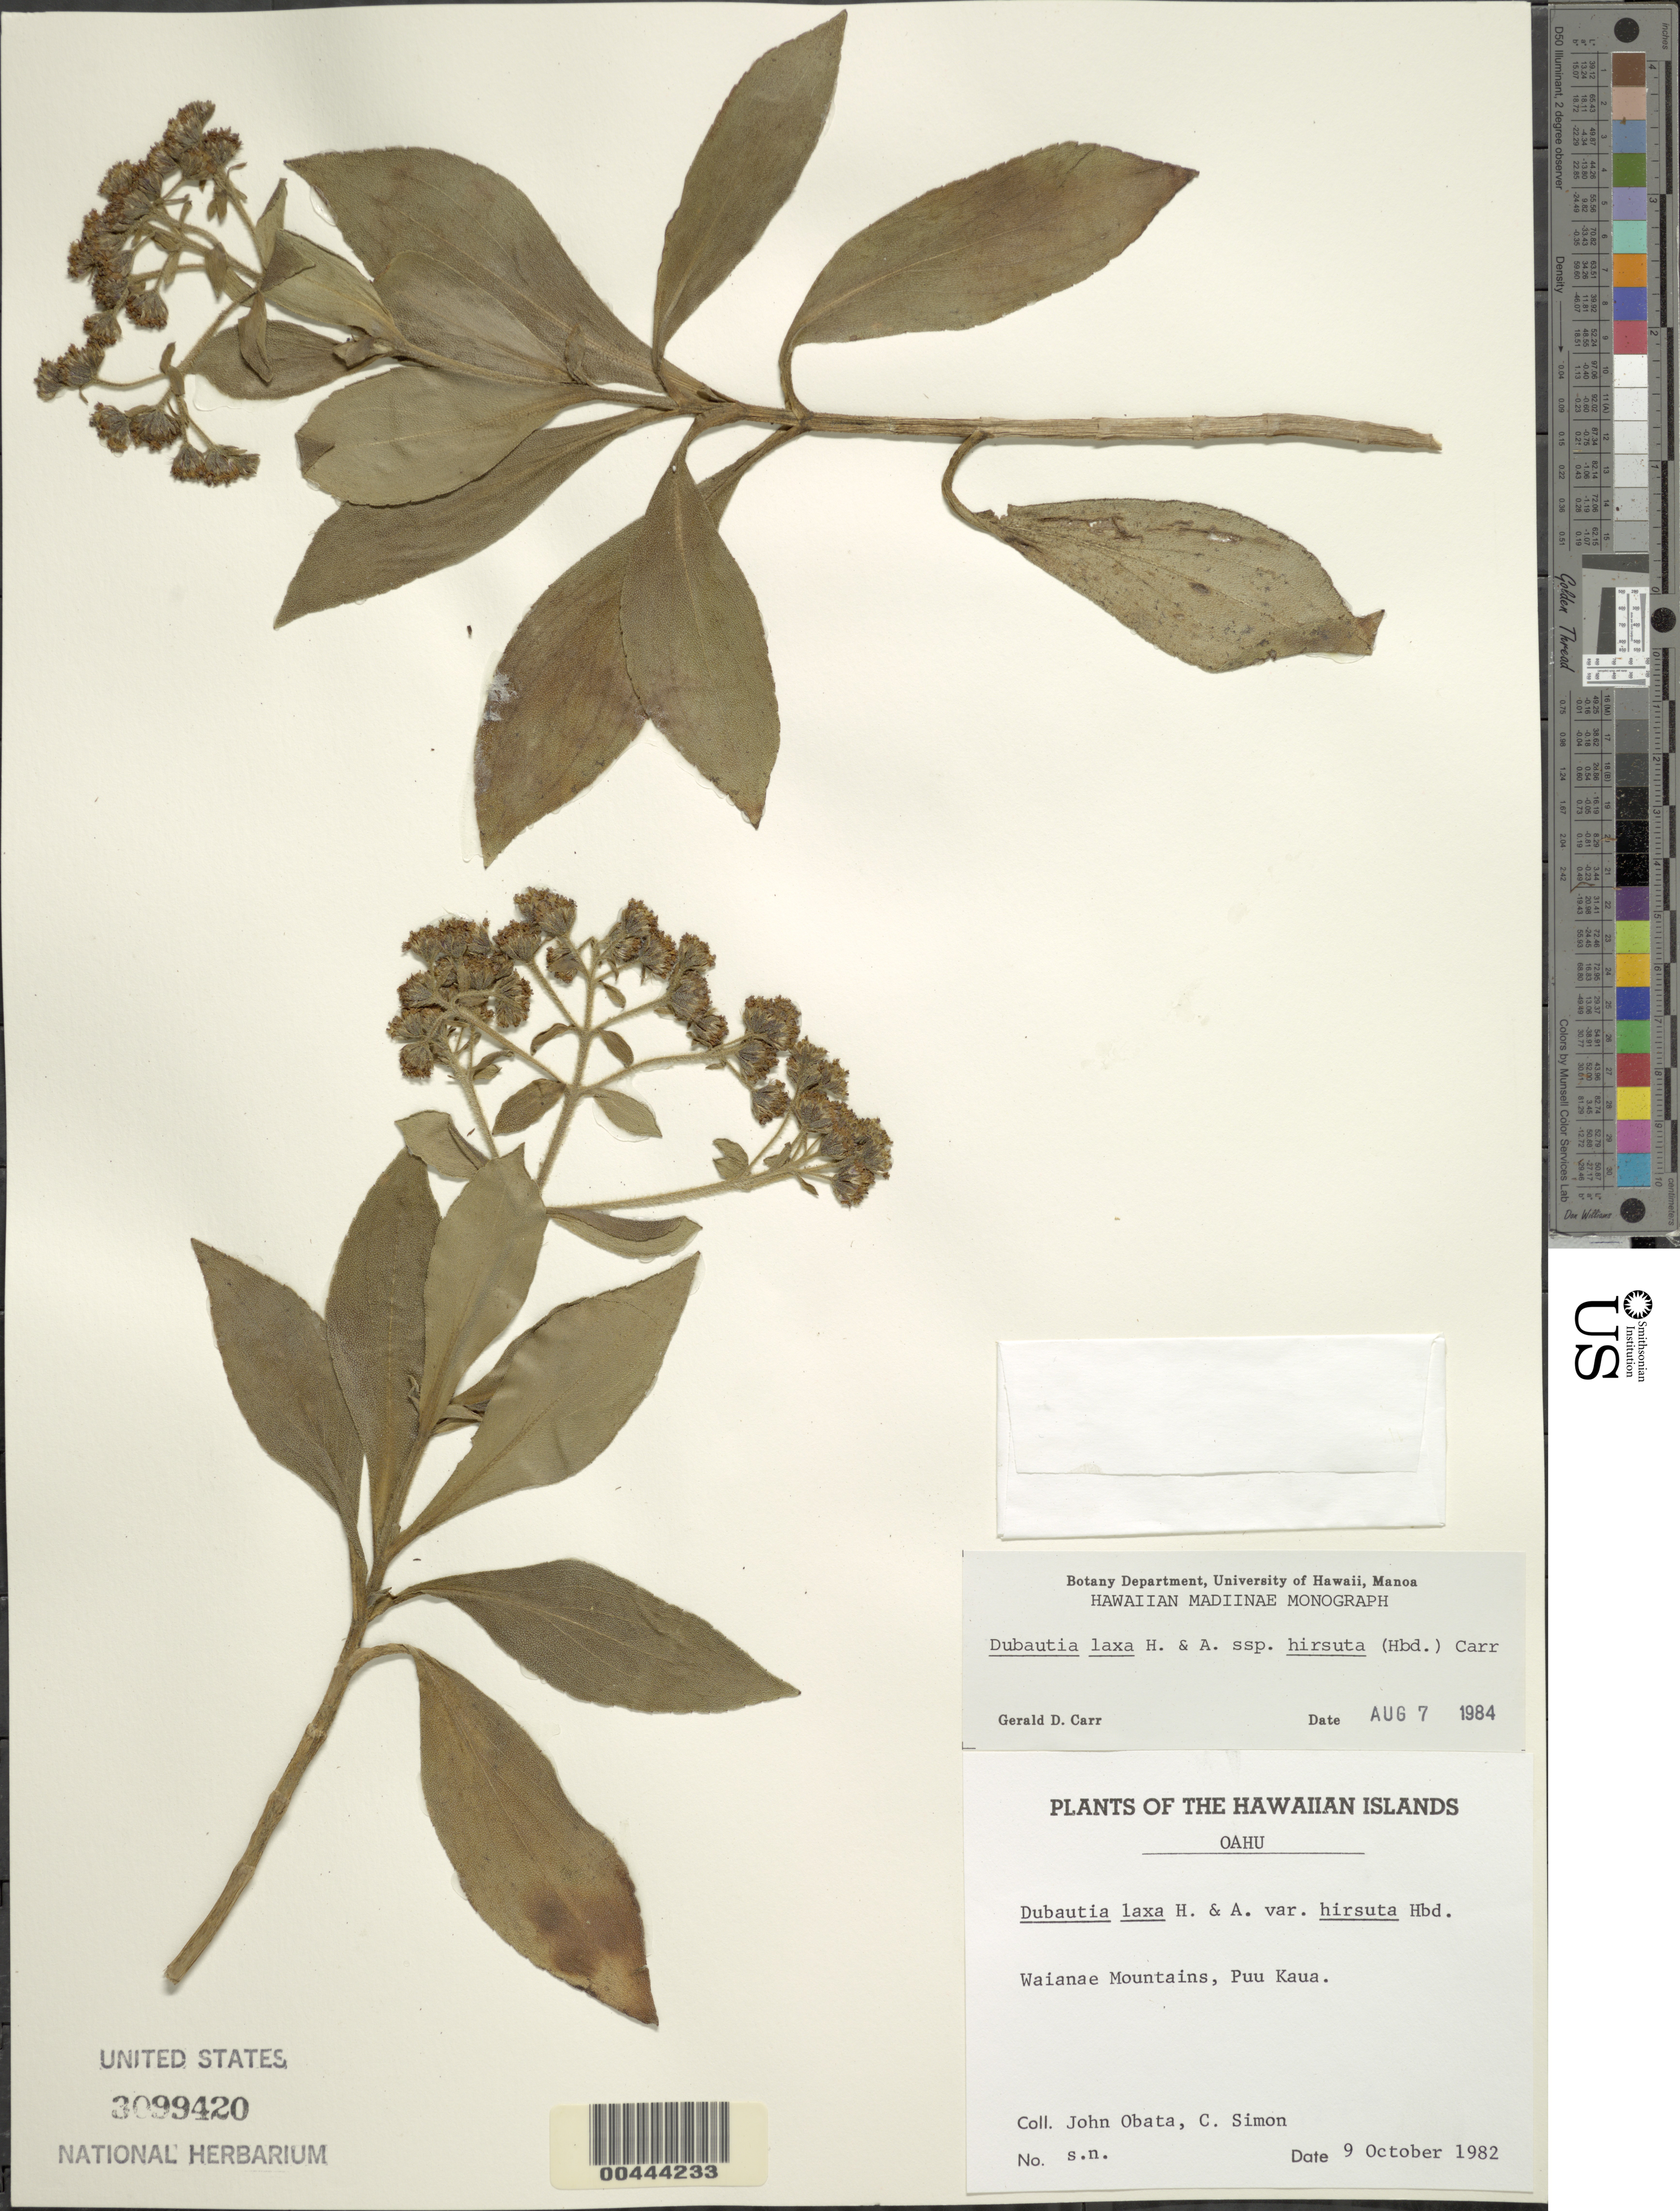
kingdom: Plantae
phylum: Tracheophyta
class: Magnoliopsida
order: Asterales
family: Asteraceae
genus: Dubautia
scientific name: Dubautia laxa subsp. hirsuta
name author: (Hillebr.) G.D. Carr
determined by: Carr, G. D.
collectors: J. Obata & C. Simon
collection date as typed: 9 Oct 1982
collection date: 1982-10-09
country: United States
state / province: Hawaii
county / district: Honolulu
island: Oahu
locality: Waianae Mountains, Puu Kaua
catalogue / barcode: US 3099420